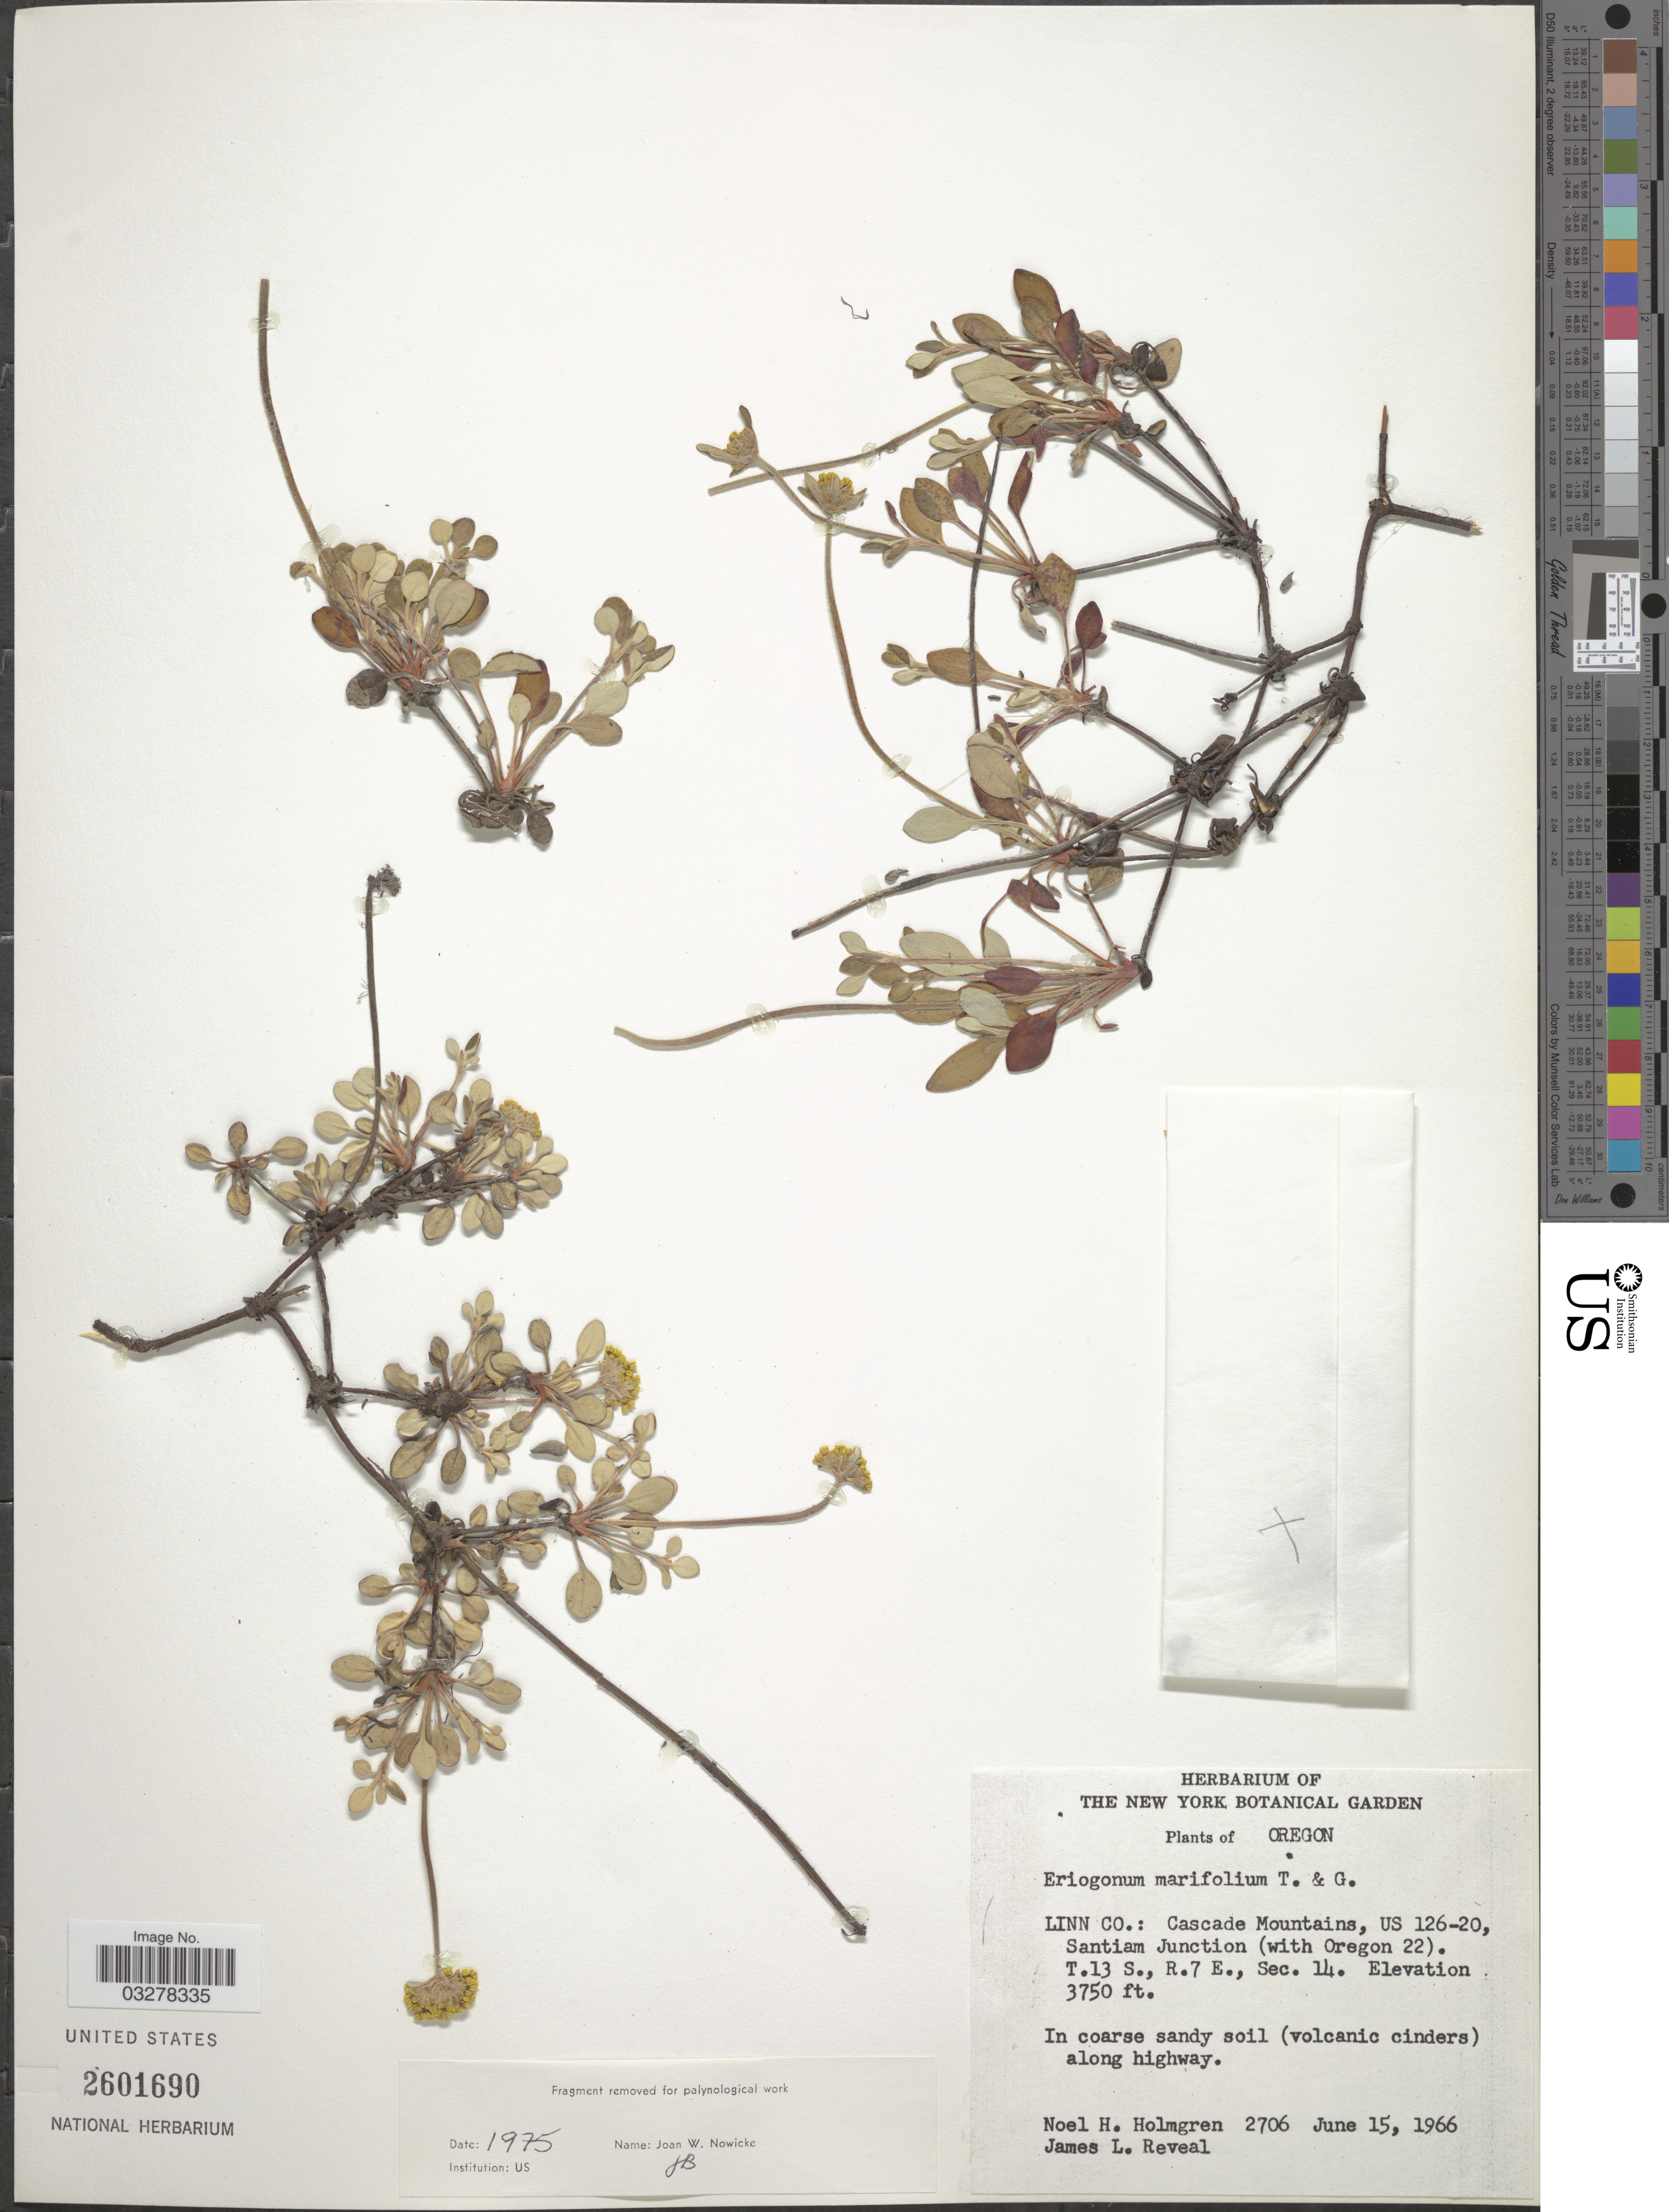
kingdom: Plantae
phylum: Tracheophyta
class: Magnoliopsida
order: Caryophyllales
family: Polygonaceae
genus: Eriogonum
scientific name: Eriogonum marifolium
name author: Torr. & A. Gray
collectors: N. H. Holmgren & J. L. Reveal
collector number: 2706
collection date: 1966-06-15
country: United States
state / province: Oregon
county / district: Linn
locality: Linn Co.: Cascade Mountains, US 126-20, Santiam Junction (with Oregon 22). T.13 S., R.7 E., Sec. 14.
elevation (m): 1143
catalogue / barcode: US 2601690